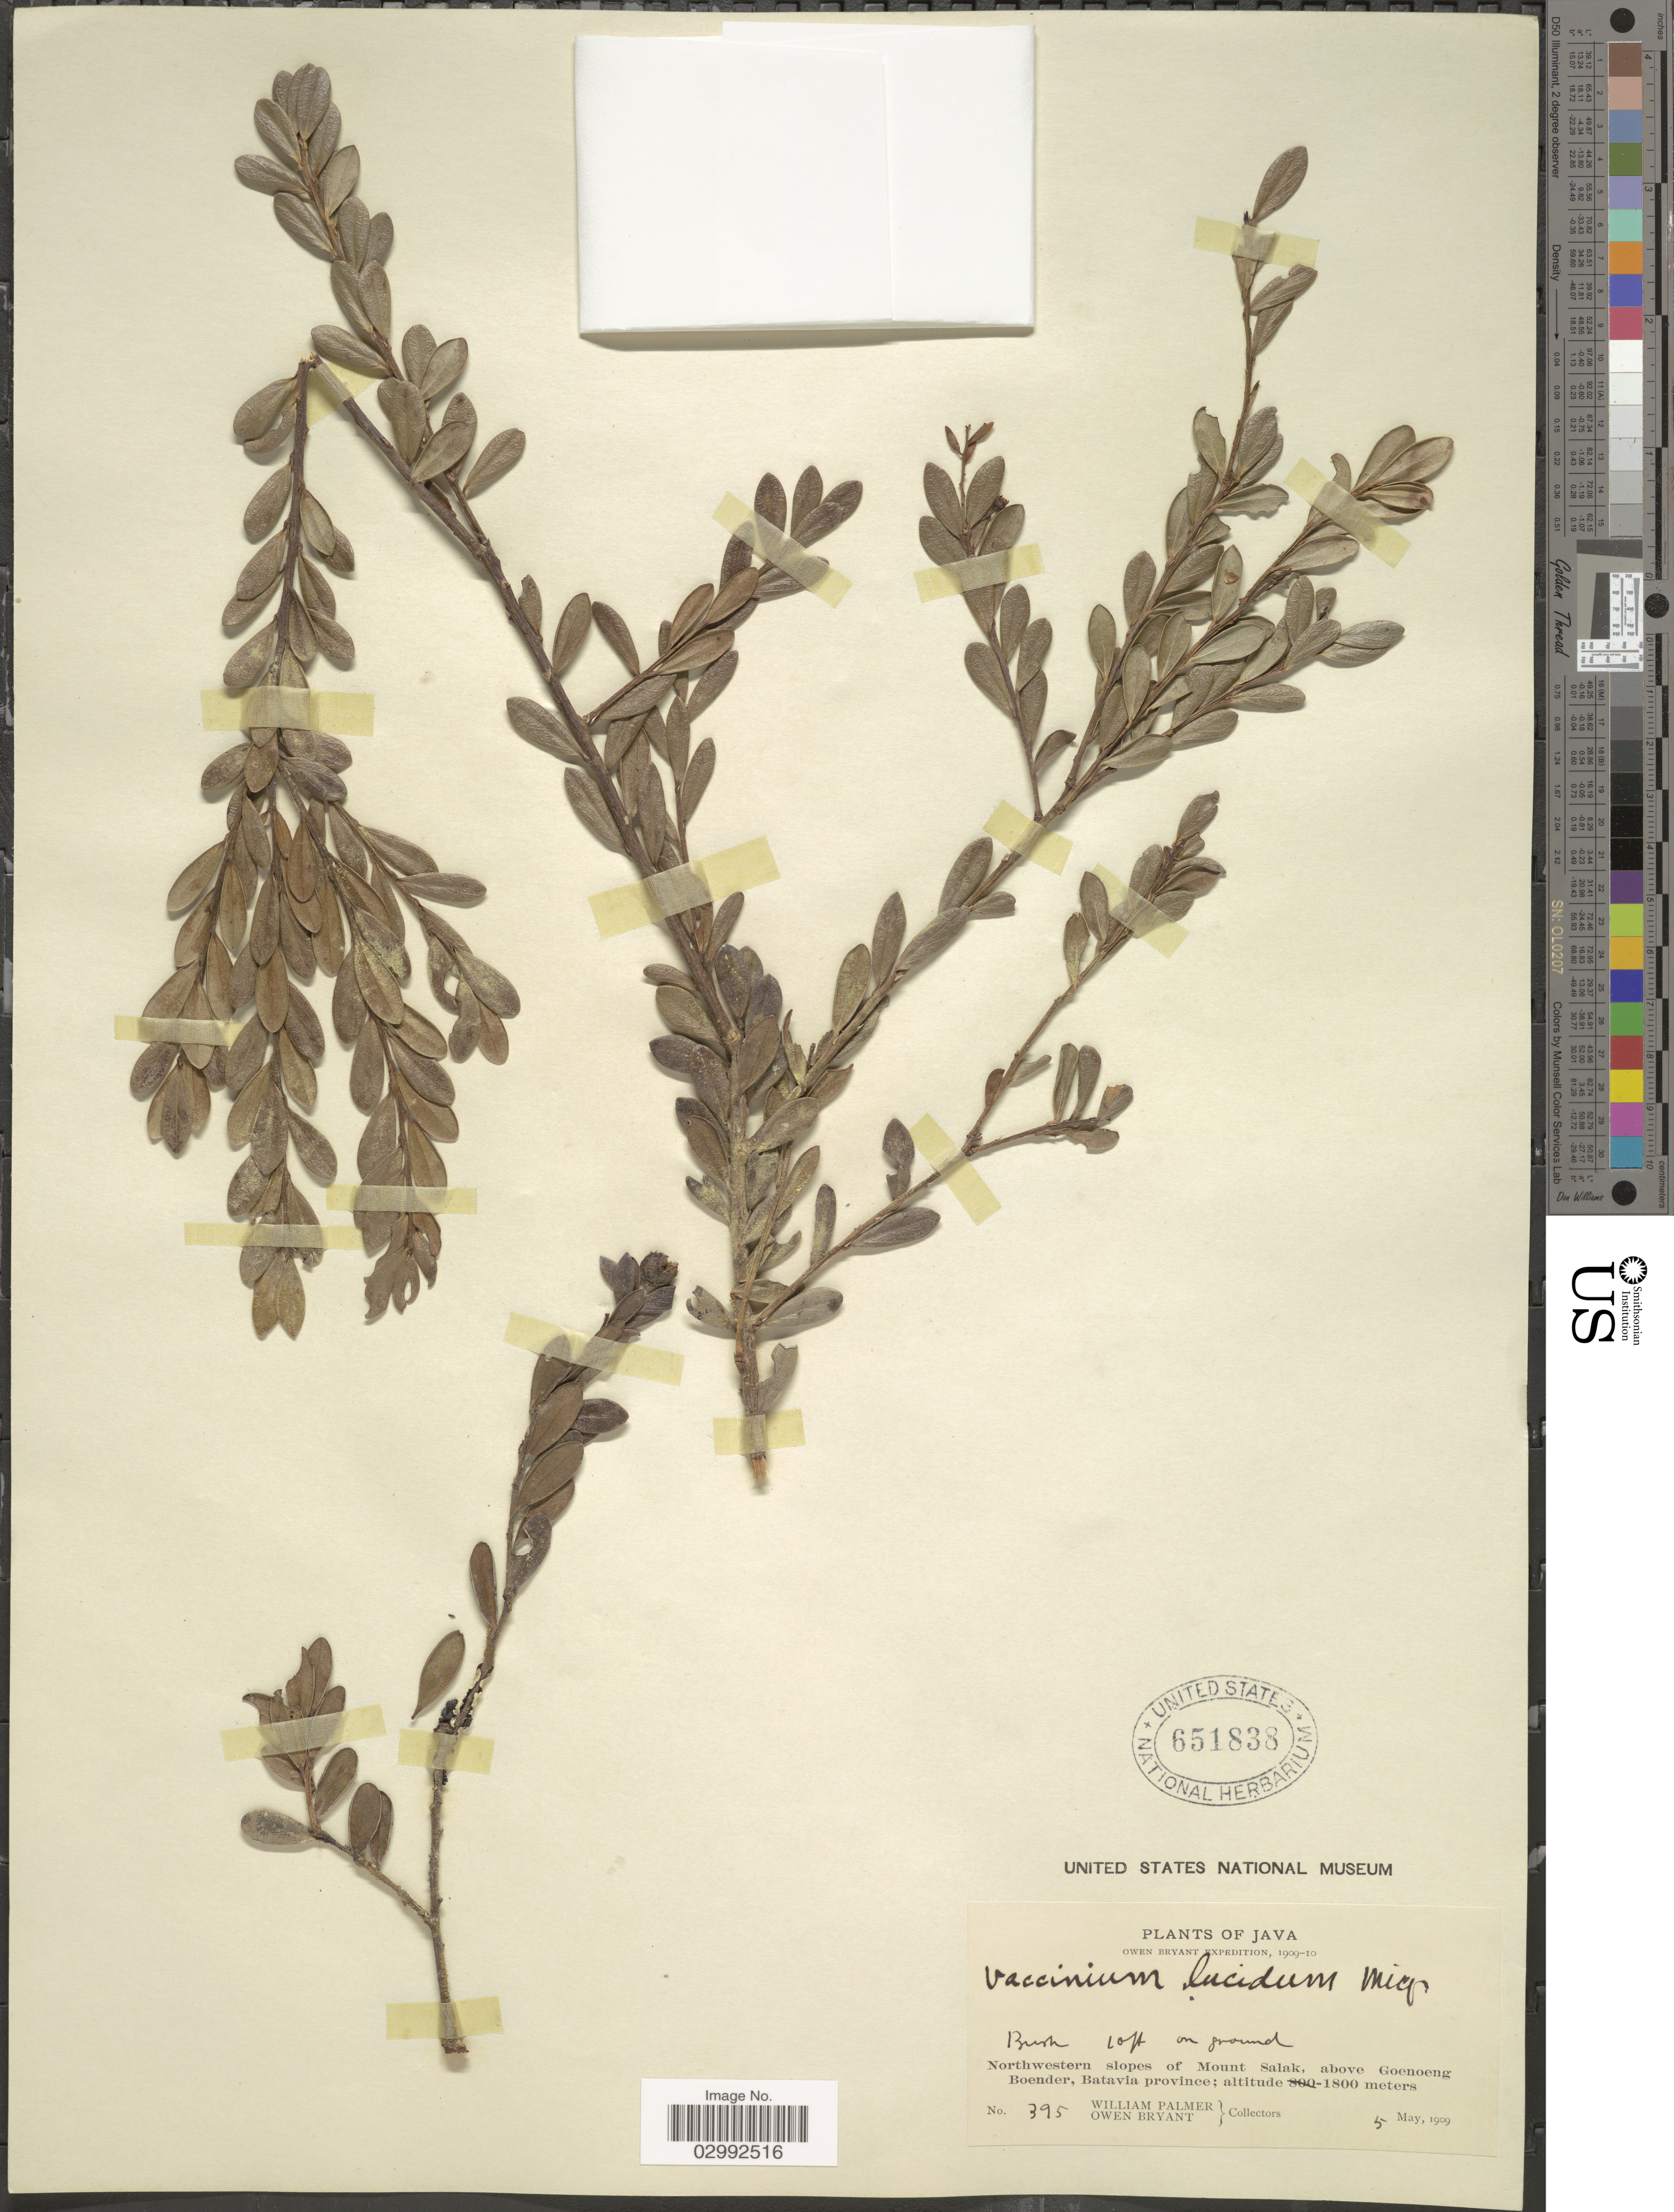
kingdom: Plantae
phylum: Tracheophyta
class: Magnoliopsida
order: Ericales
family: Ericaceae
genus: Vaccinium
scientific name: Vaccinium lucidum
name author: Miq.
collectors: W. Palmer & O. Bryant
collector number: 395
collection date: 1909-05-05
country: Indonesia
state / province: Java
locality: Northwestern slopes of Mount Salak, above Goenoeng Boender, Batavia province.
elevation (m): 1800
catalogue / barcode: US 651838